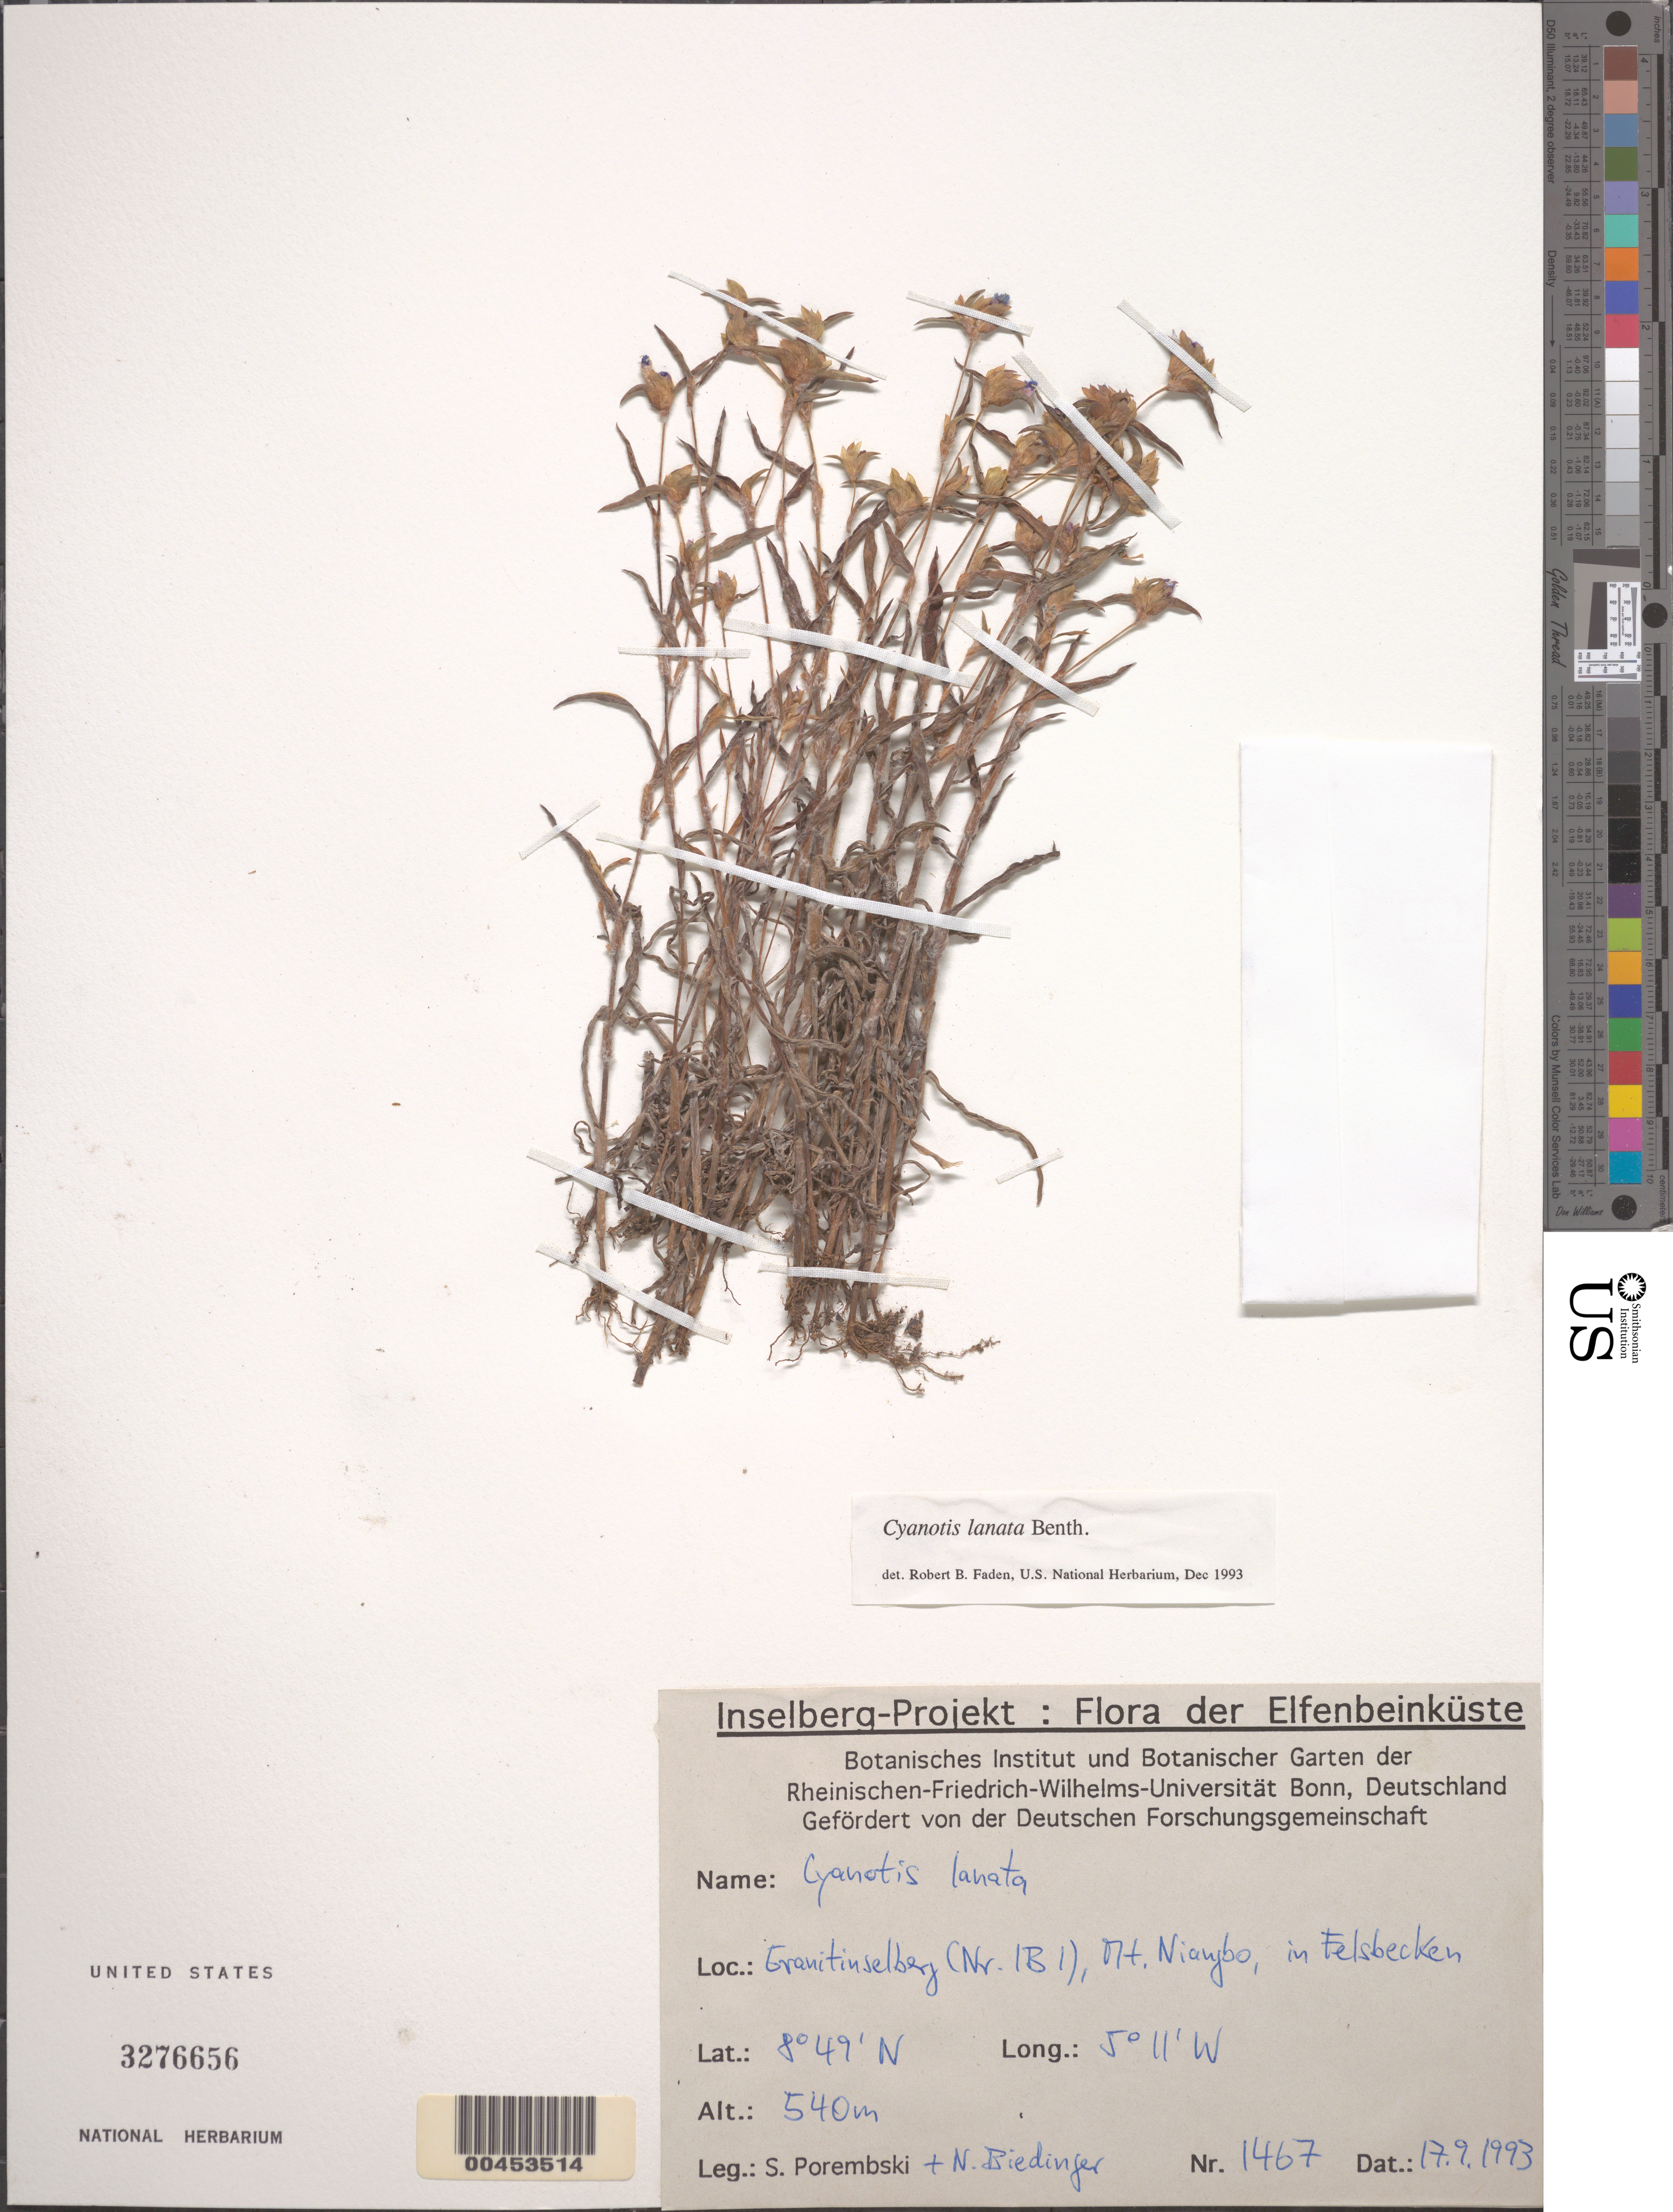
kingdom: Plantae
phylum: Tracheophyta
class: Liliopsida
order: Commelinales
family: Commelinaceae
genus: Cyanotis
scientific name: Cyanotis lanata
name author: Benth.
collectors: S. Porembski & N. Biedinger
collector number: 1467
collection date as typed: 17 Sep 1993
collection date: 1993-09-17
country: Ivory Coast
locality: (nr.1b1), Mt. Nianybo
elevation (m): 540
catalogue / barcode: US 3276656